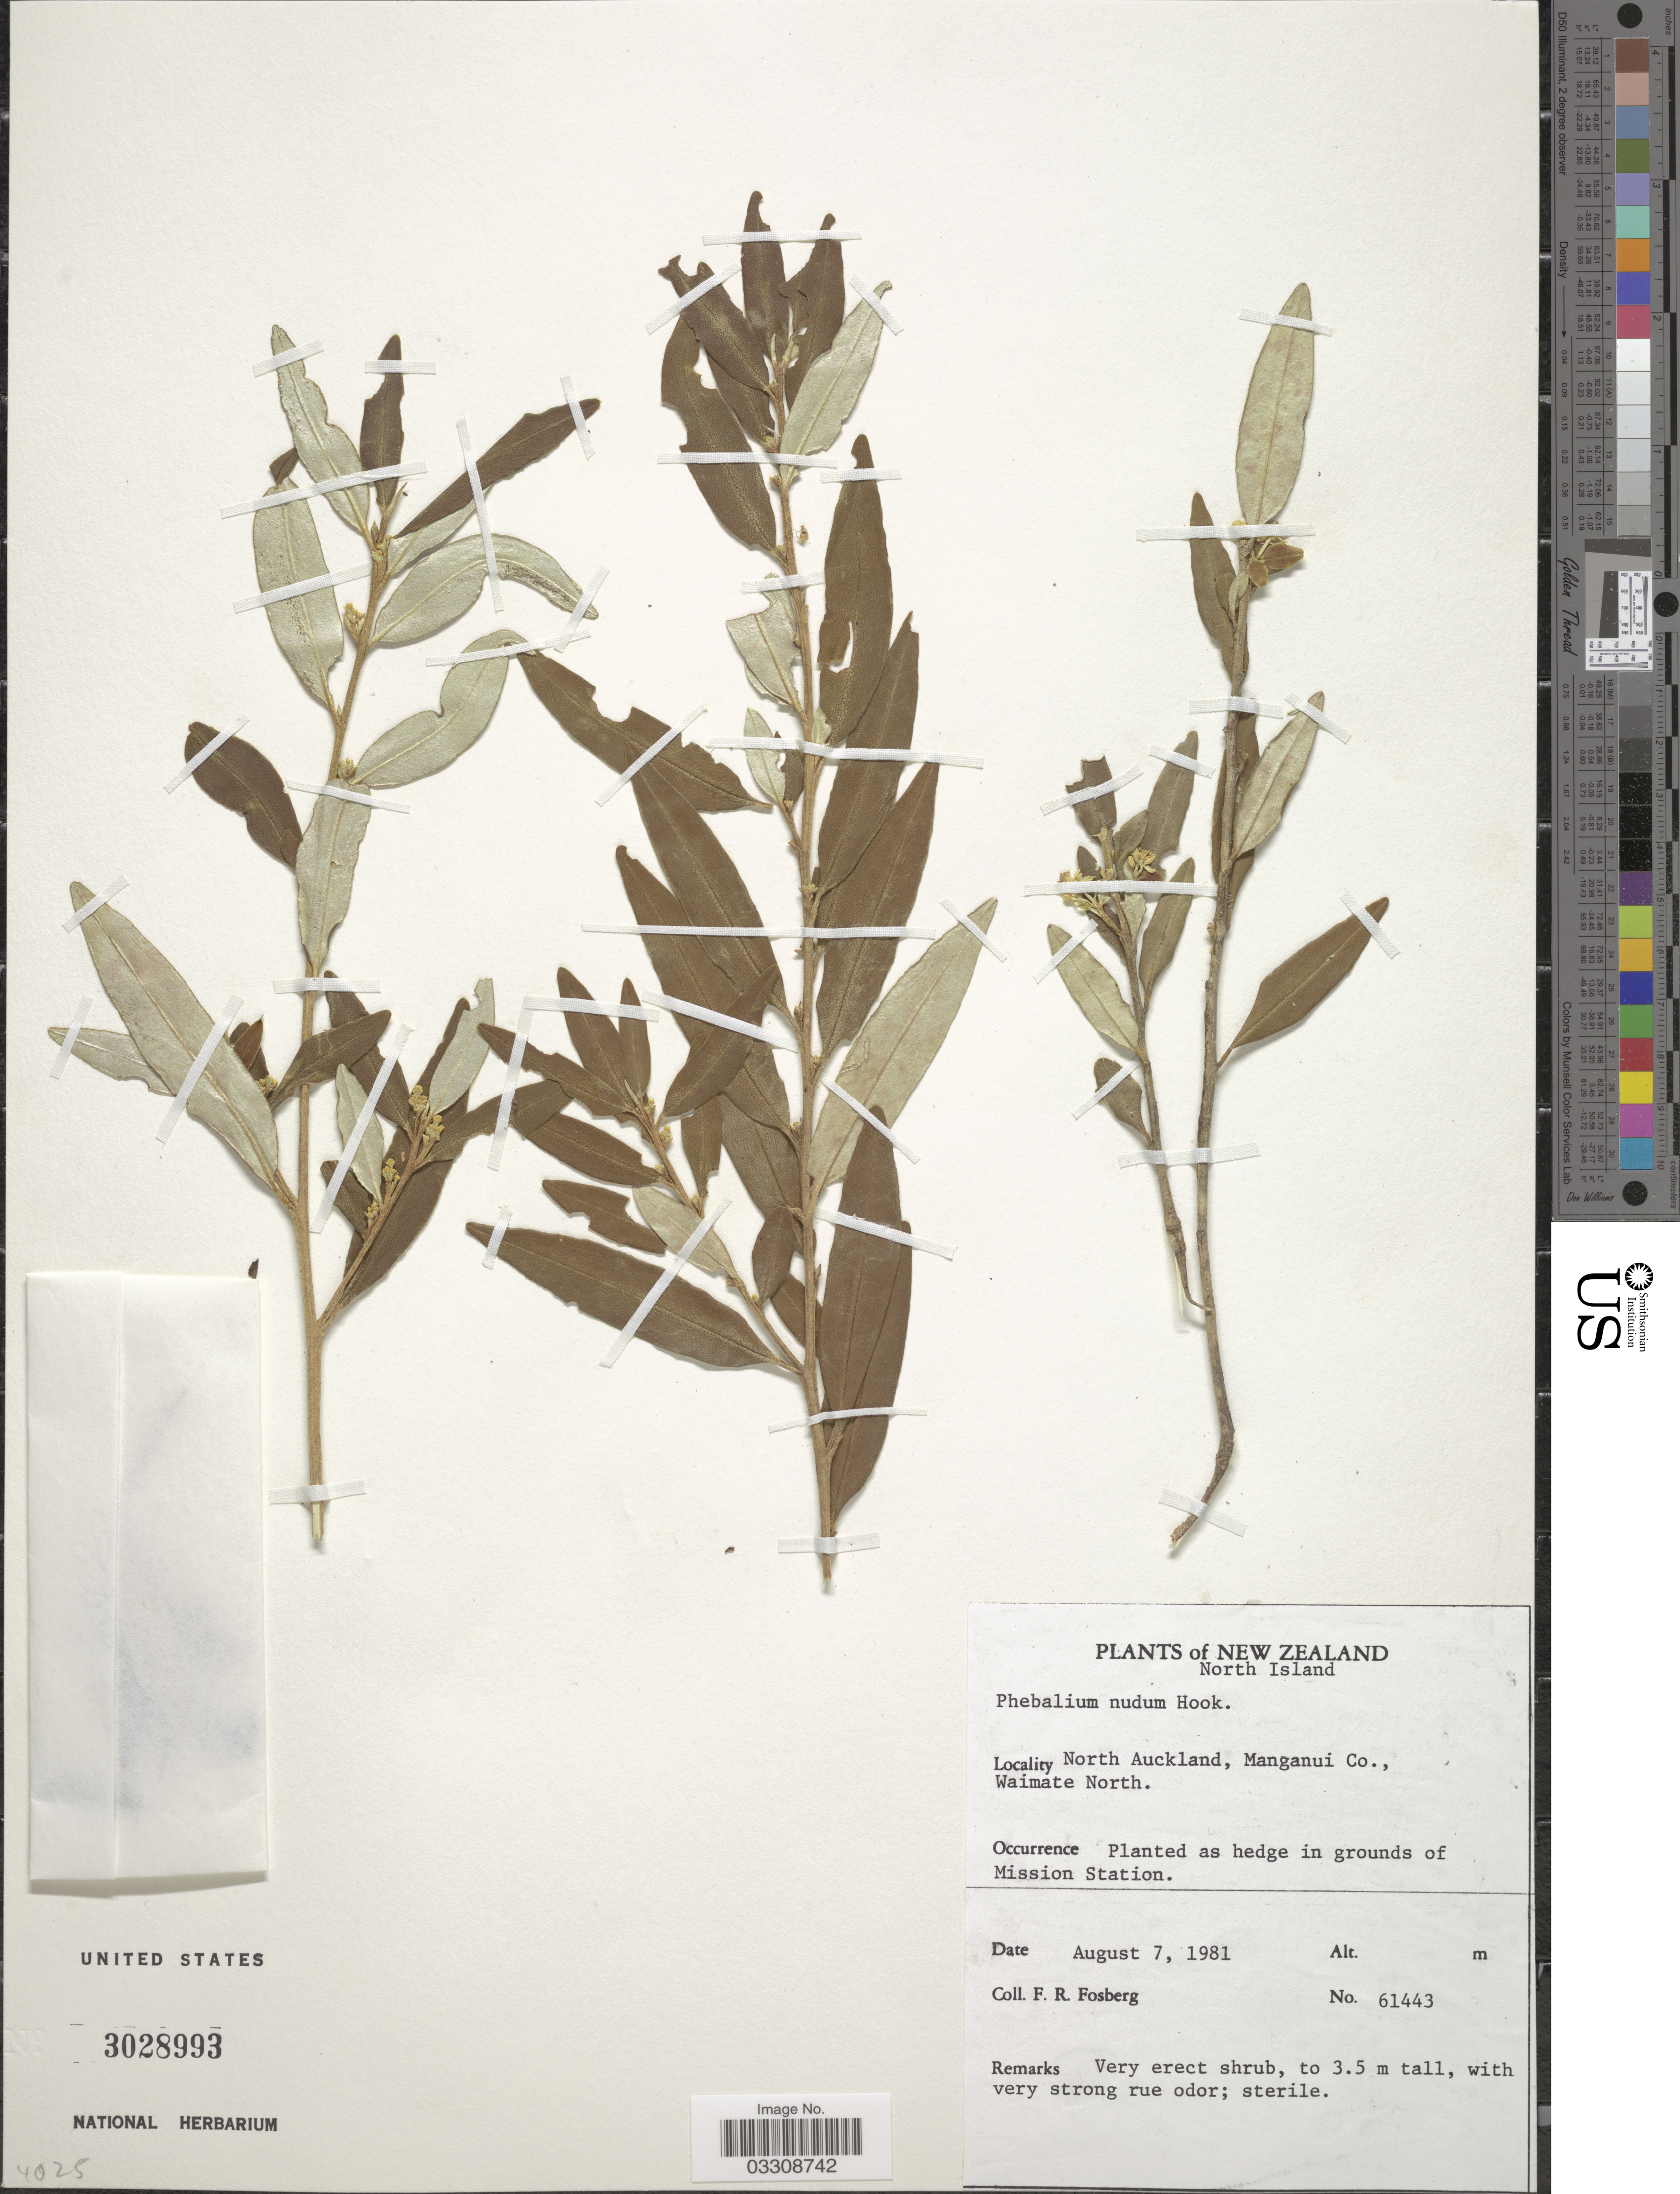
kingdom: Plantae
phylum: Tracheophyta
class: Magnoliopsida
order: Sapindales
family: Rutaceae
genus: Nematolepis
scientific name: Nematolepis squamea subsp. squamea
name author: (Labill.) Paul G. Wilson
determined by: Strong, Mark T., (BOT), Smithsonian Institution - National Museum of Natural History (UNITED STATES)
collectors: F. R. Fosberg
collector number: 61443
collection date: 1981-08-07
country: New Zealand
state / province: Auckland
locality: North Island, North Auckland, Manganui Co., Waimate North, Mission Station.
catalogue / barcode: US 3028993